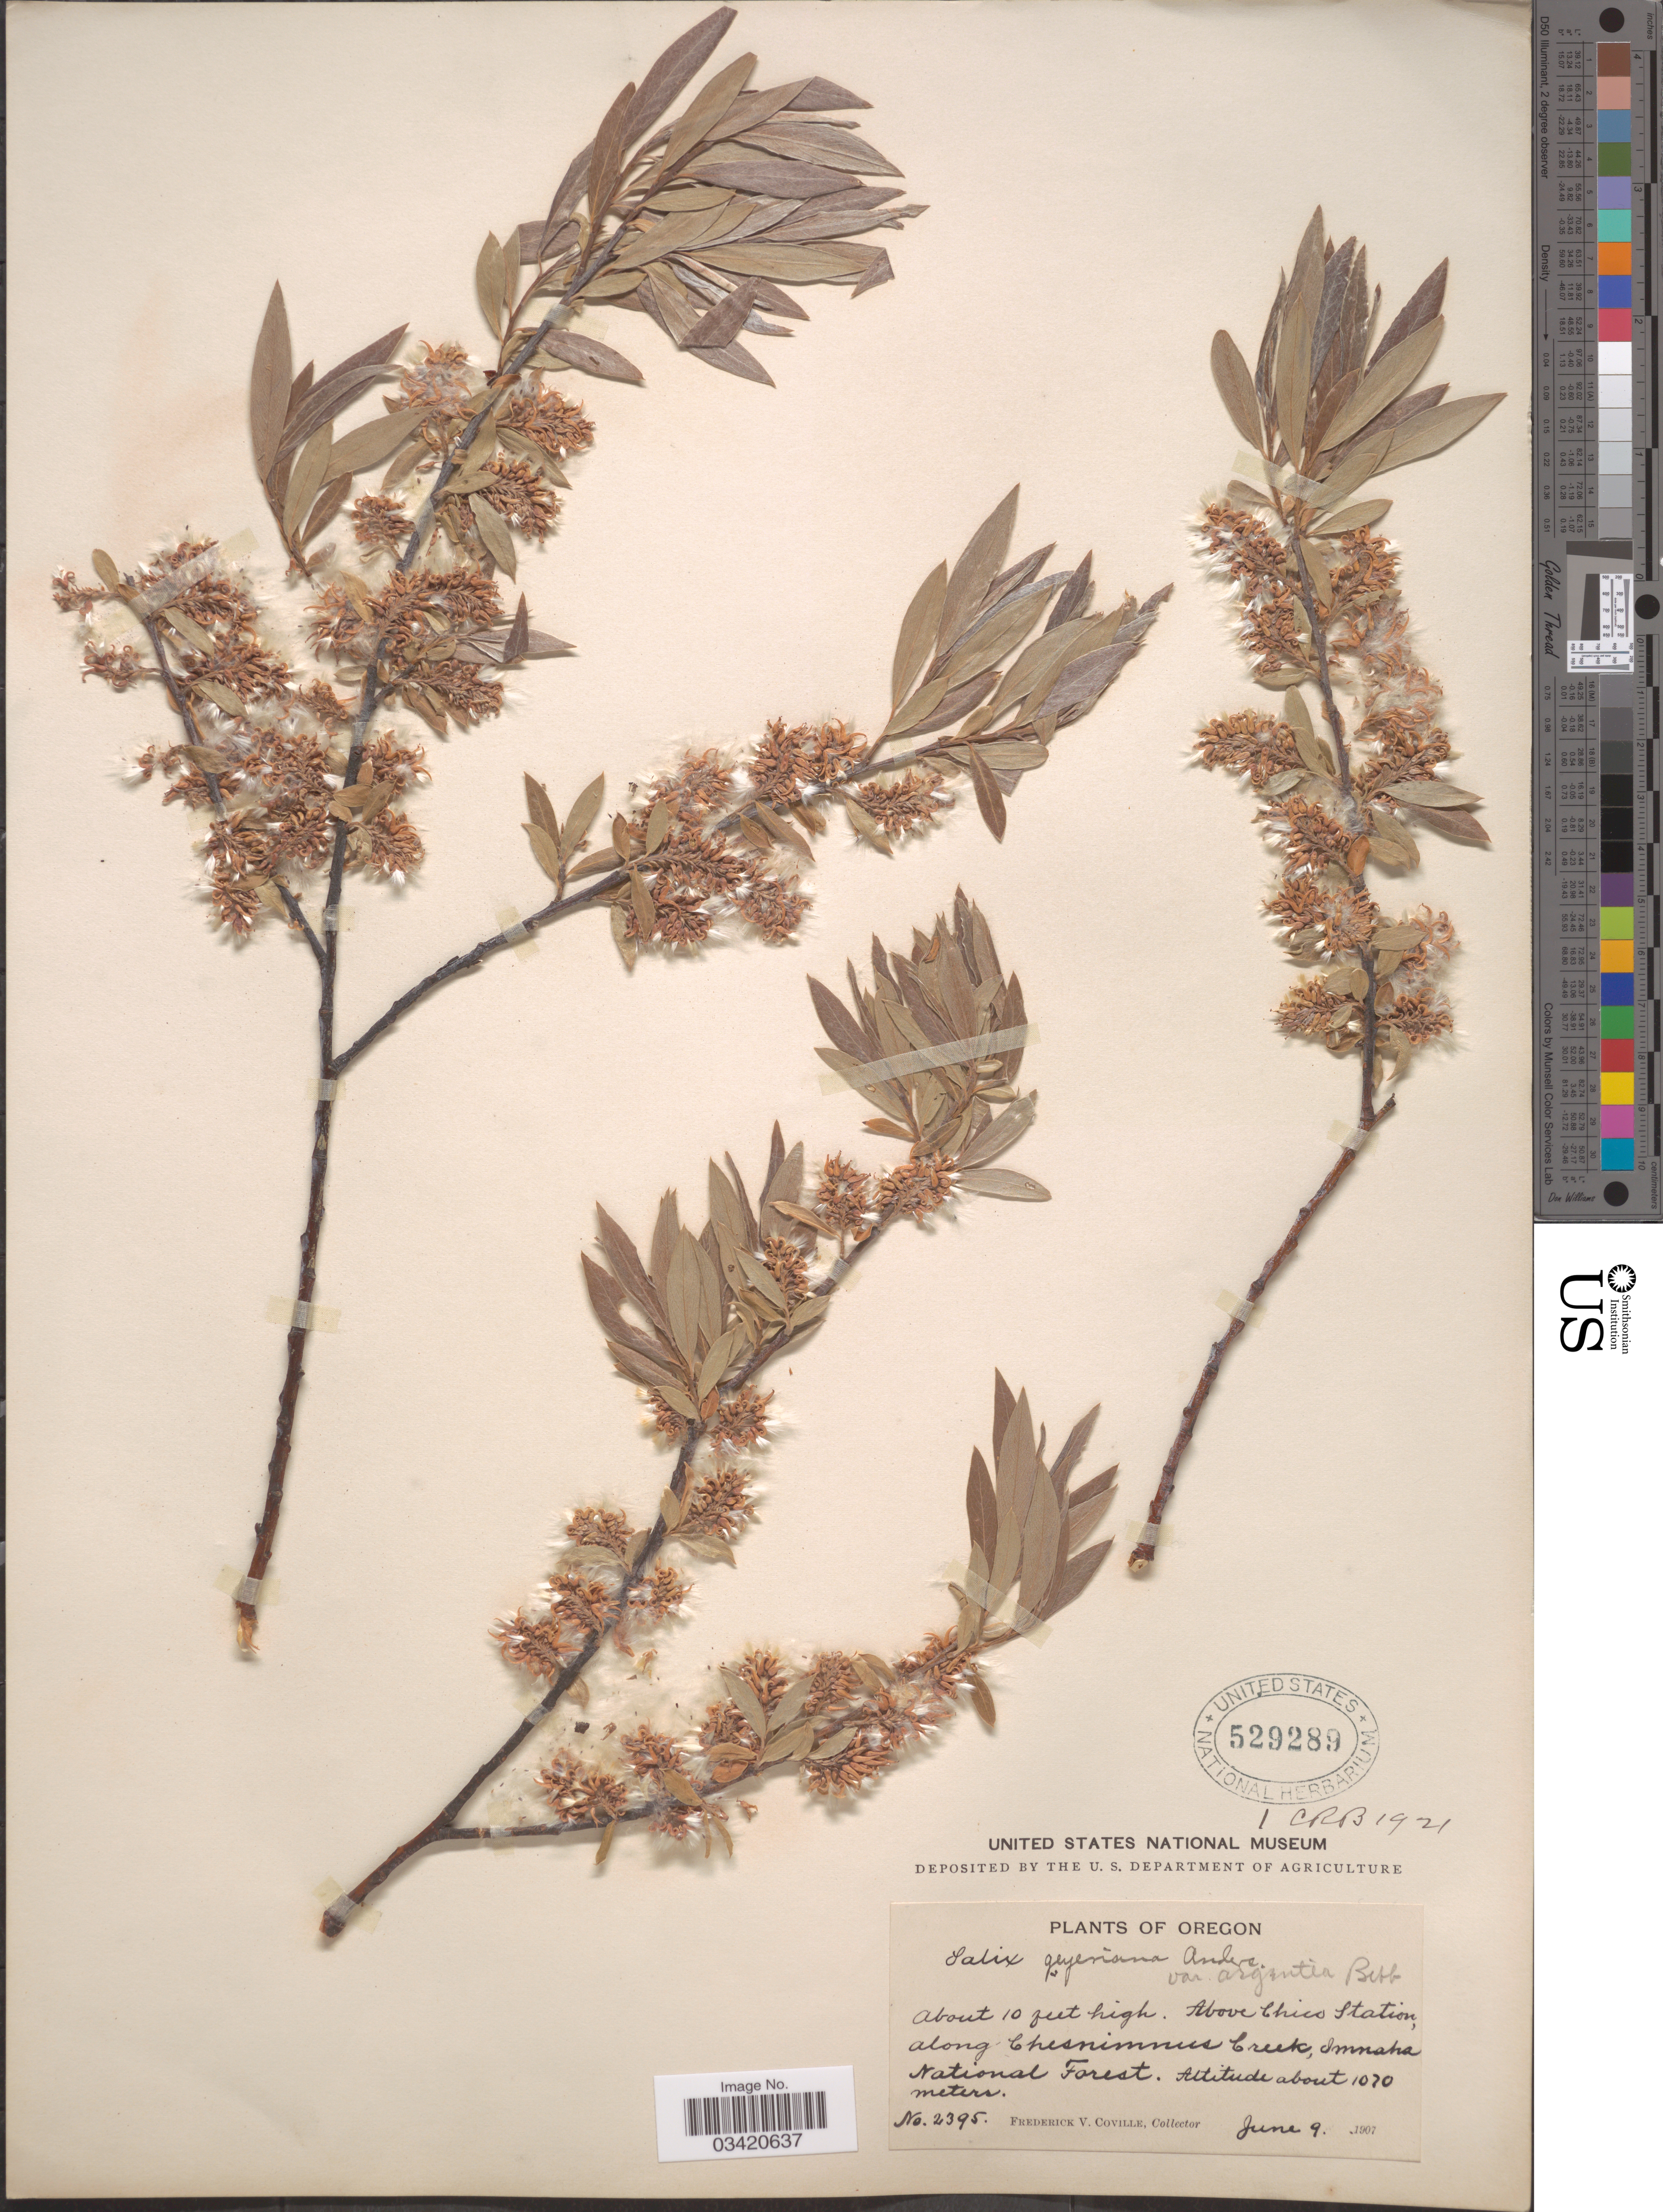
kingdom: Plantae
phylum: Tracheophyta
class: Magnoliopsida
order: Malpighiales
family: Salicaceae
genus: Salix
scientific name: Salix geyeriana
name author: Andersson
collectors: F. V. Coville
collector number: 2395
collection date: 1907-06-09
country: United States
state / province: Oregon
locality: Above Chico Station, along Chesnimnus Creek, Imnaha National Forest.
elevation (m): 1070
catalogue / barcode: US 529289